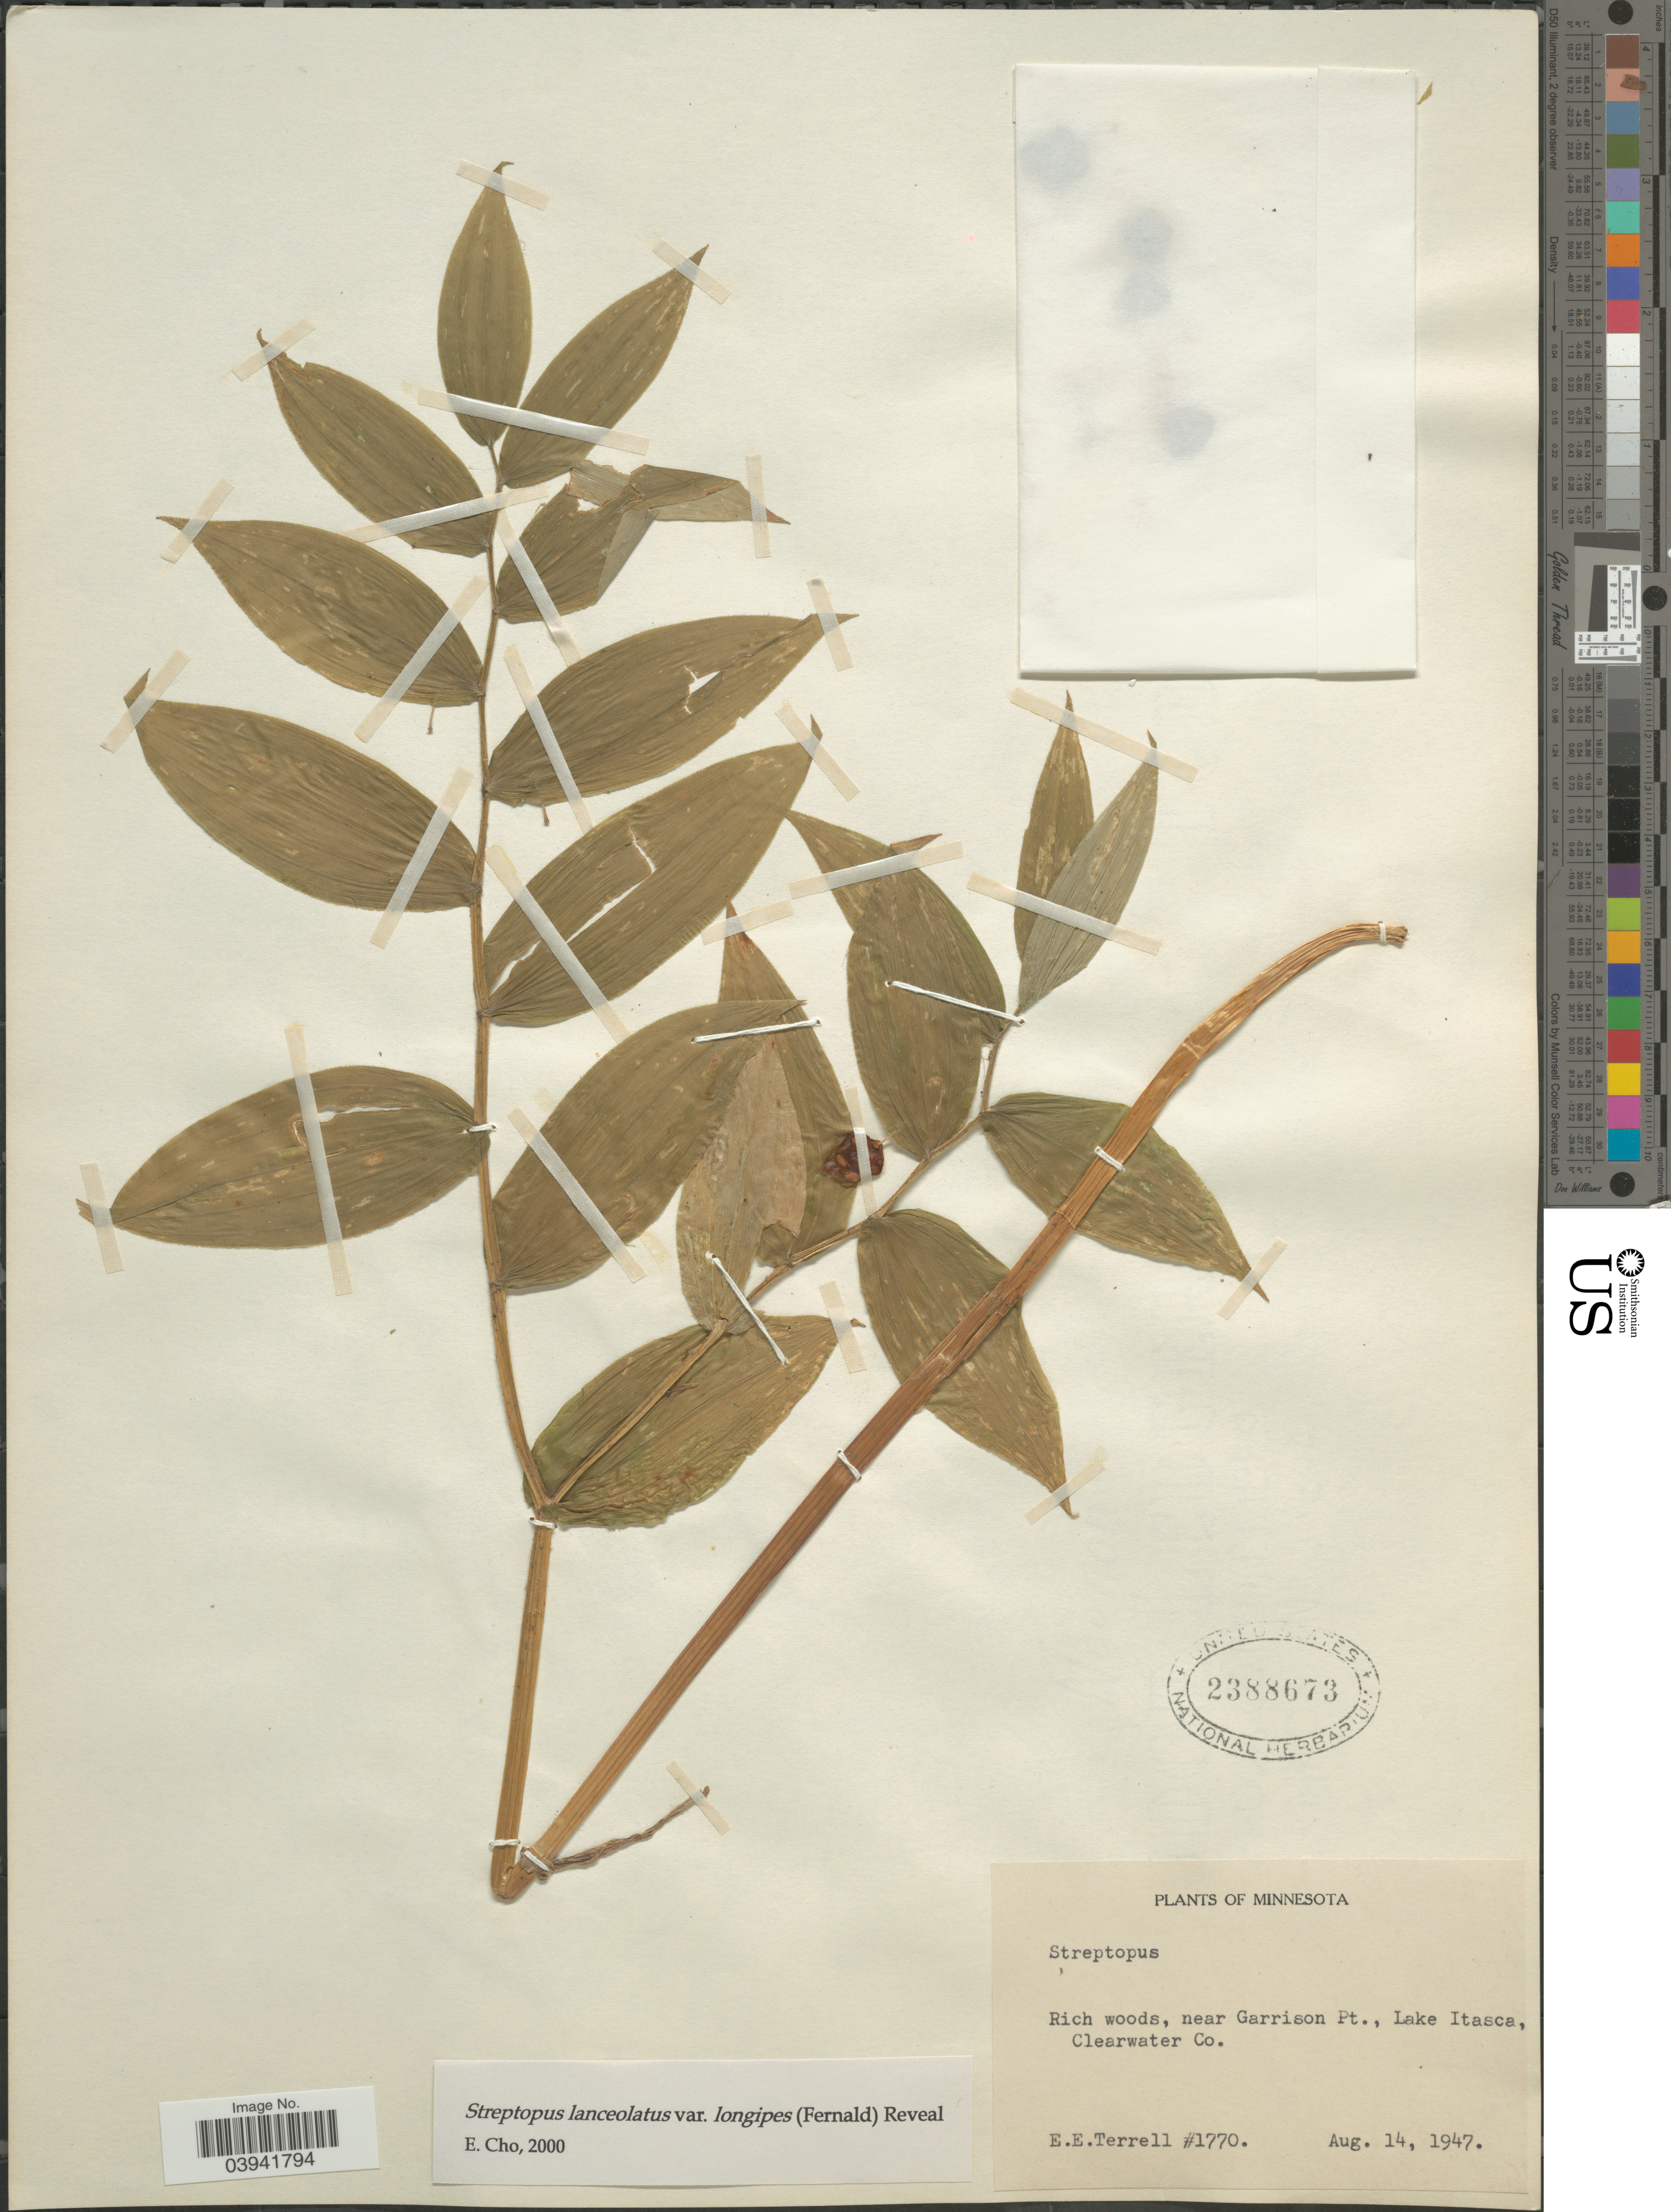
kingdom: Plantae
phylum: Tracheophyta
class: Liliopsida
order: Liliales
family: Liliaceae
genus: Streptopus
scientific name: Streptopus lanceolatus var. longipes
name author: (Fernald) Reveal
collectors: E. E. Terrell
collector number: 1770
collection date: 1947-08-14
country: United States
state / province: Minnesota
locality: Near Garrison Pt., Lake Itasca, Clearwater Co.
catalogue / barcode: US 2388673